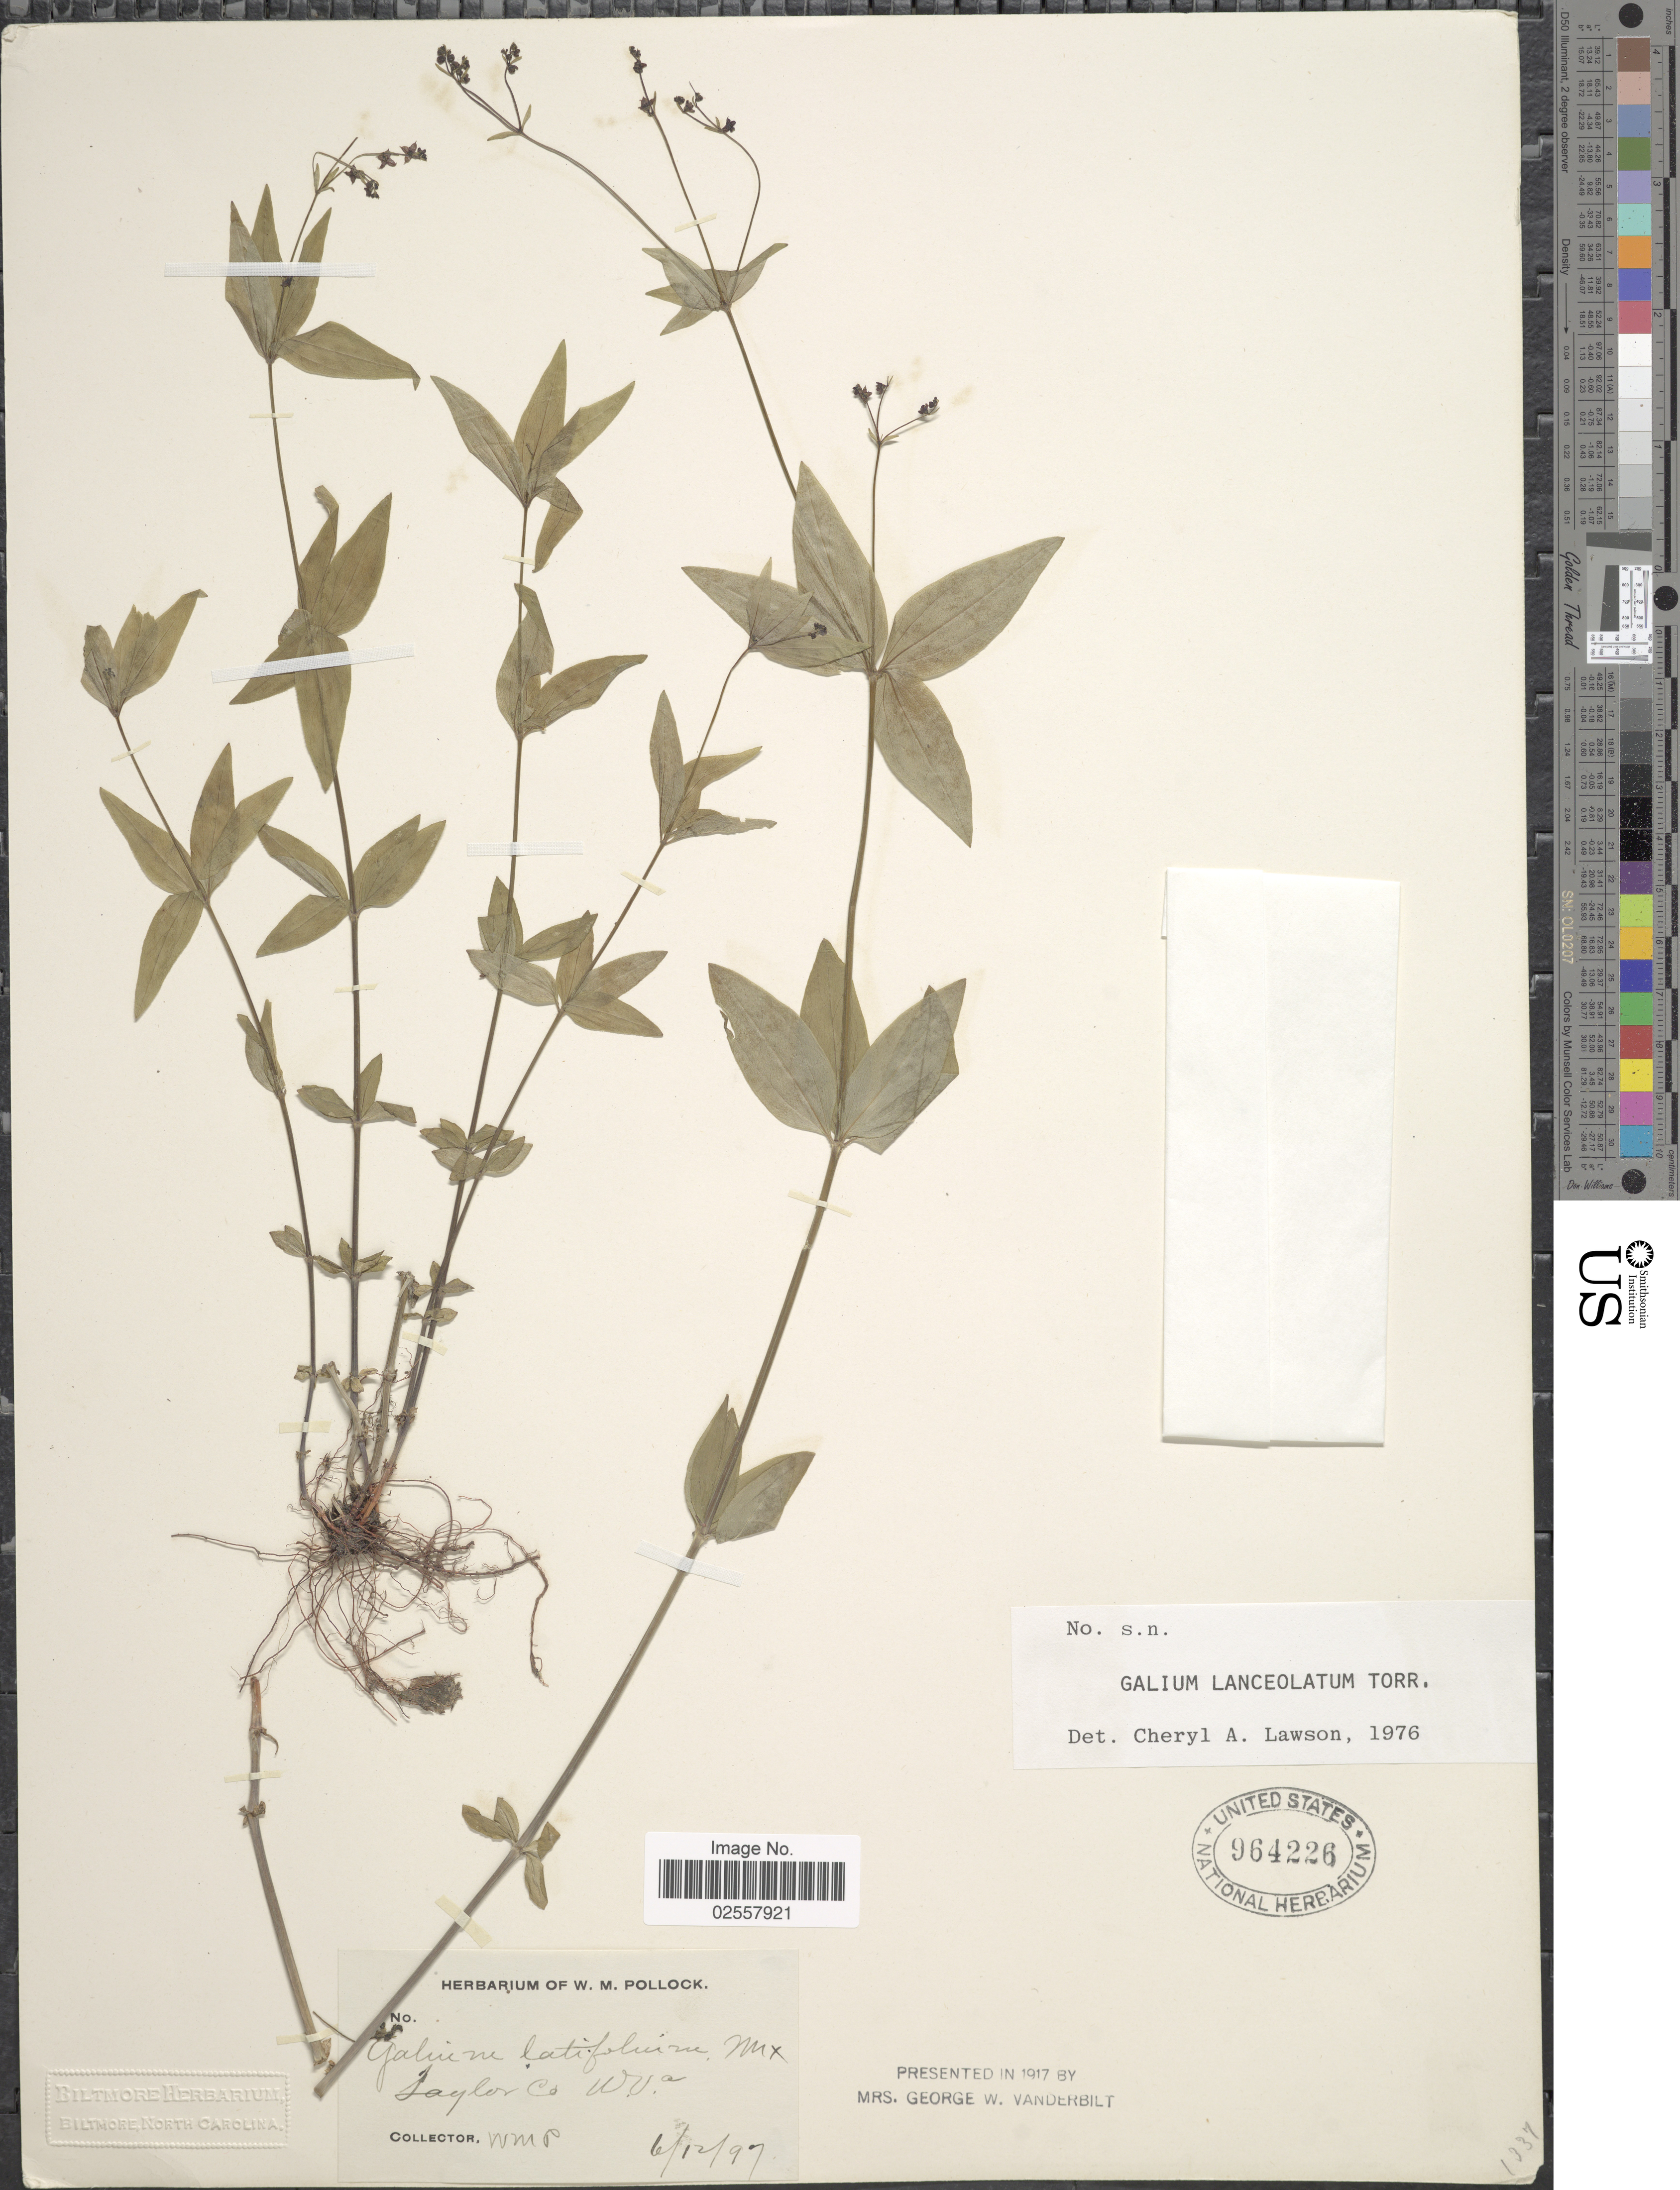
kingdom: Plantae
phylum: Tracheophyta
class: Magnoliopsida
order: Gentianales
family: Rubiaceae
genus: Galium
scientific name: Galium lanceolatum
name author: (Torr. & A. Gray) Torr.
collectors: W. M. Pollock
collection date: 1897-12-06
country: United States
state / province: West Virginia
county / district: Taylor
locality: Taylor Co.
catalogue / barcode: US 964226